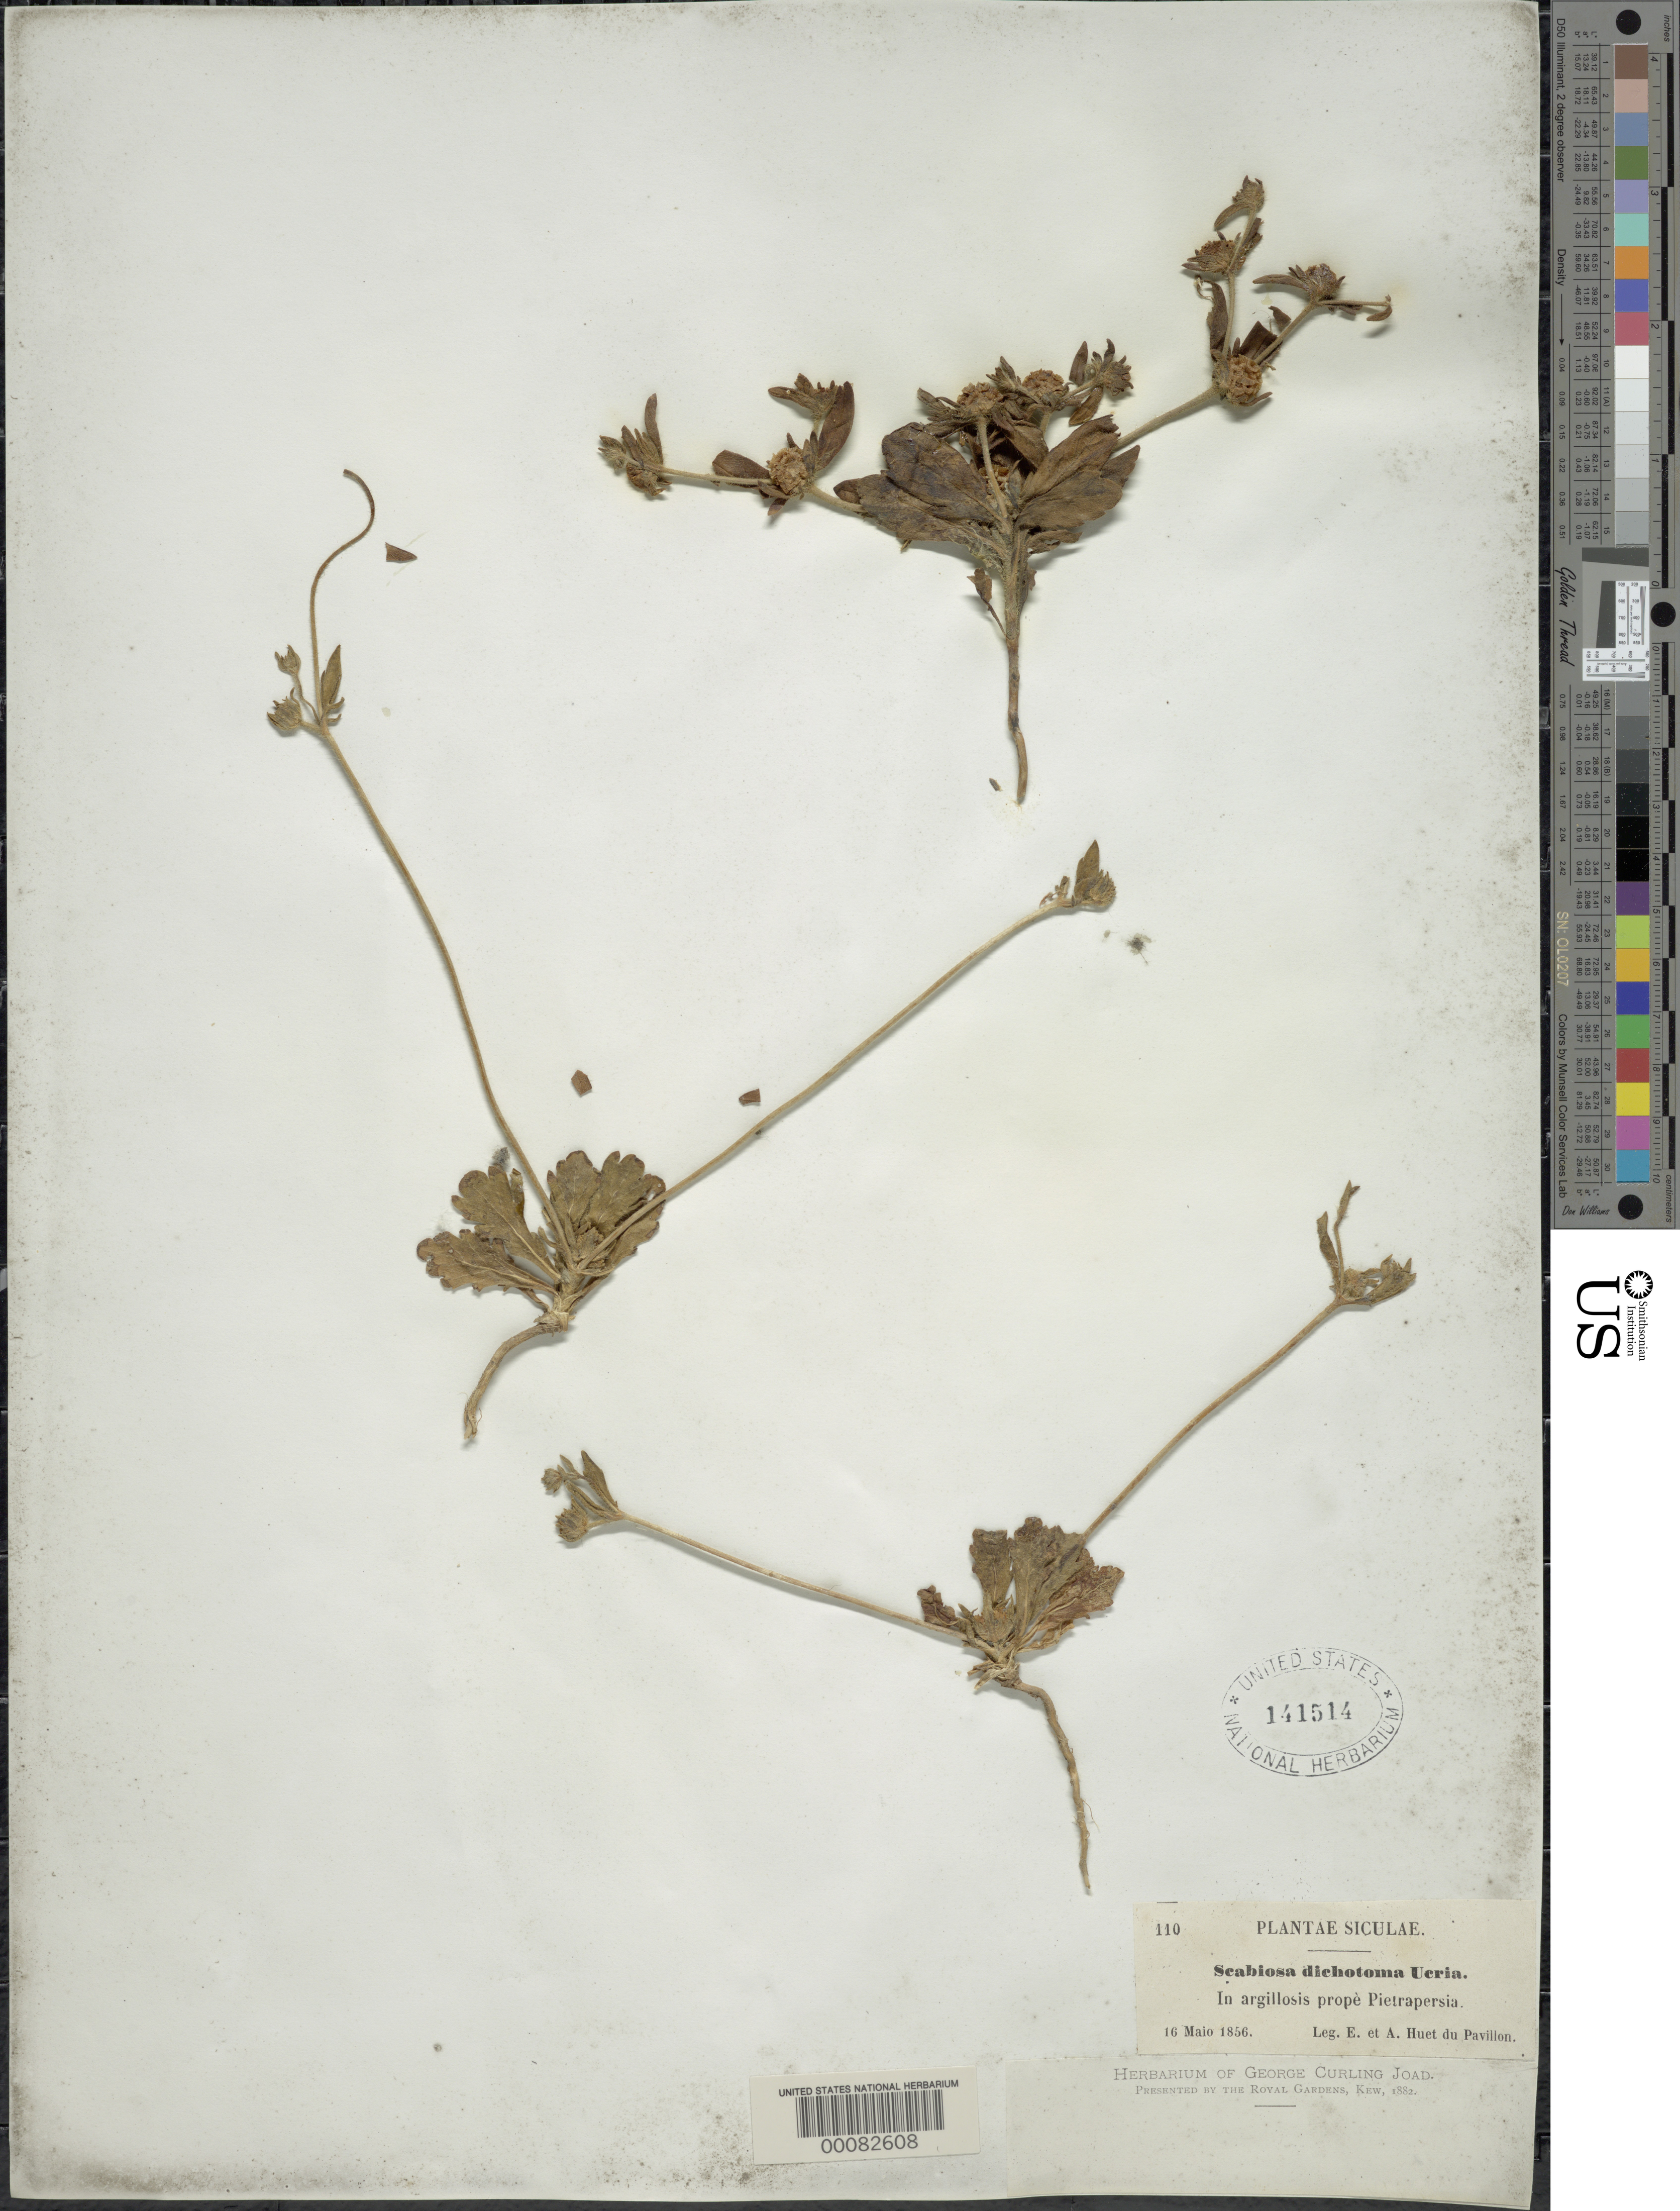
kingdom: Plantae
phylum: Tracheophyta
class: Magnoliopsida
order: Dipsacales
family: Caprifoliaceae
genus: Scabiosa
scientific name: Scabiosa dichotoma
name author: Ueria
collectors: E. Huet du Pavillon & A. Huet du Pavillon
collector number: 110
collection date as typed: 16 May 1856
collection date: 1856-05-16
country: Italy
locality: Near Pietrapersia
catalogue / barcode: US 141514